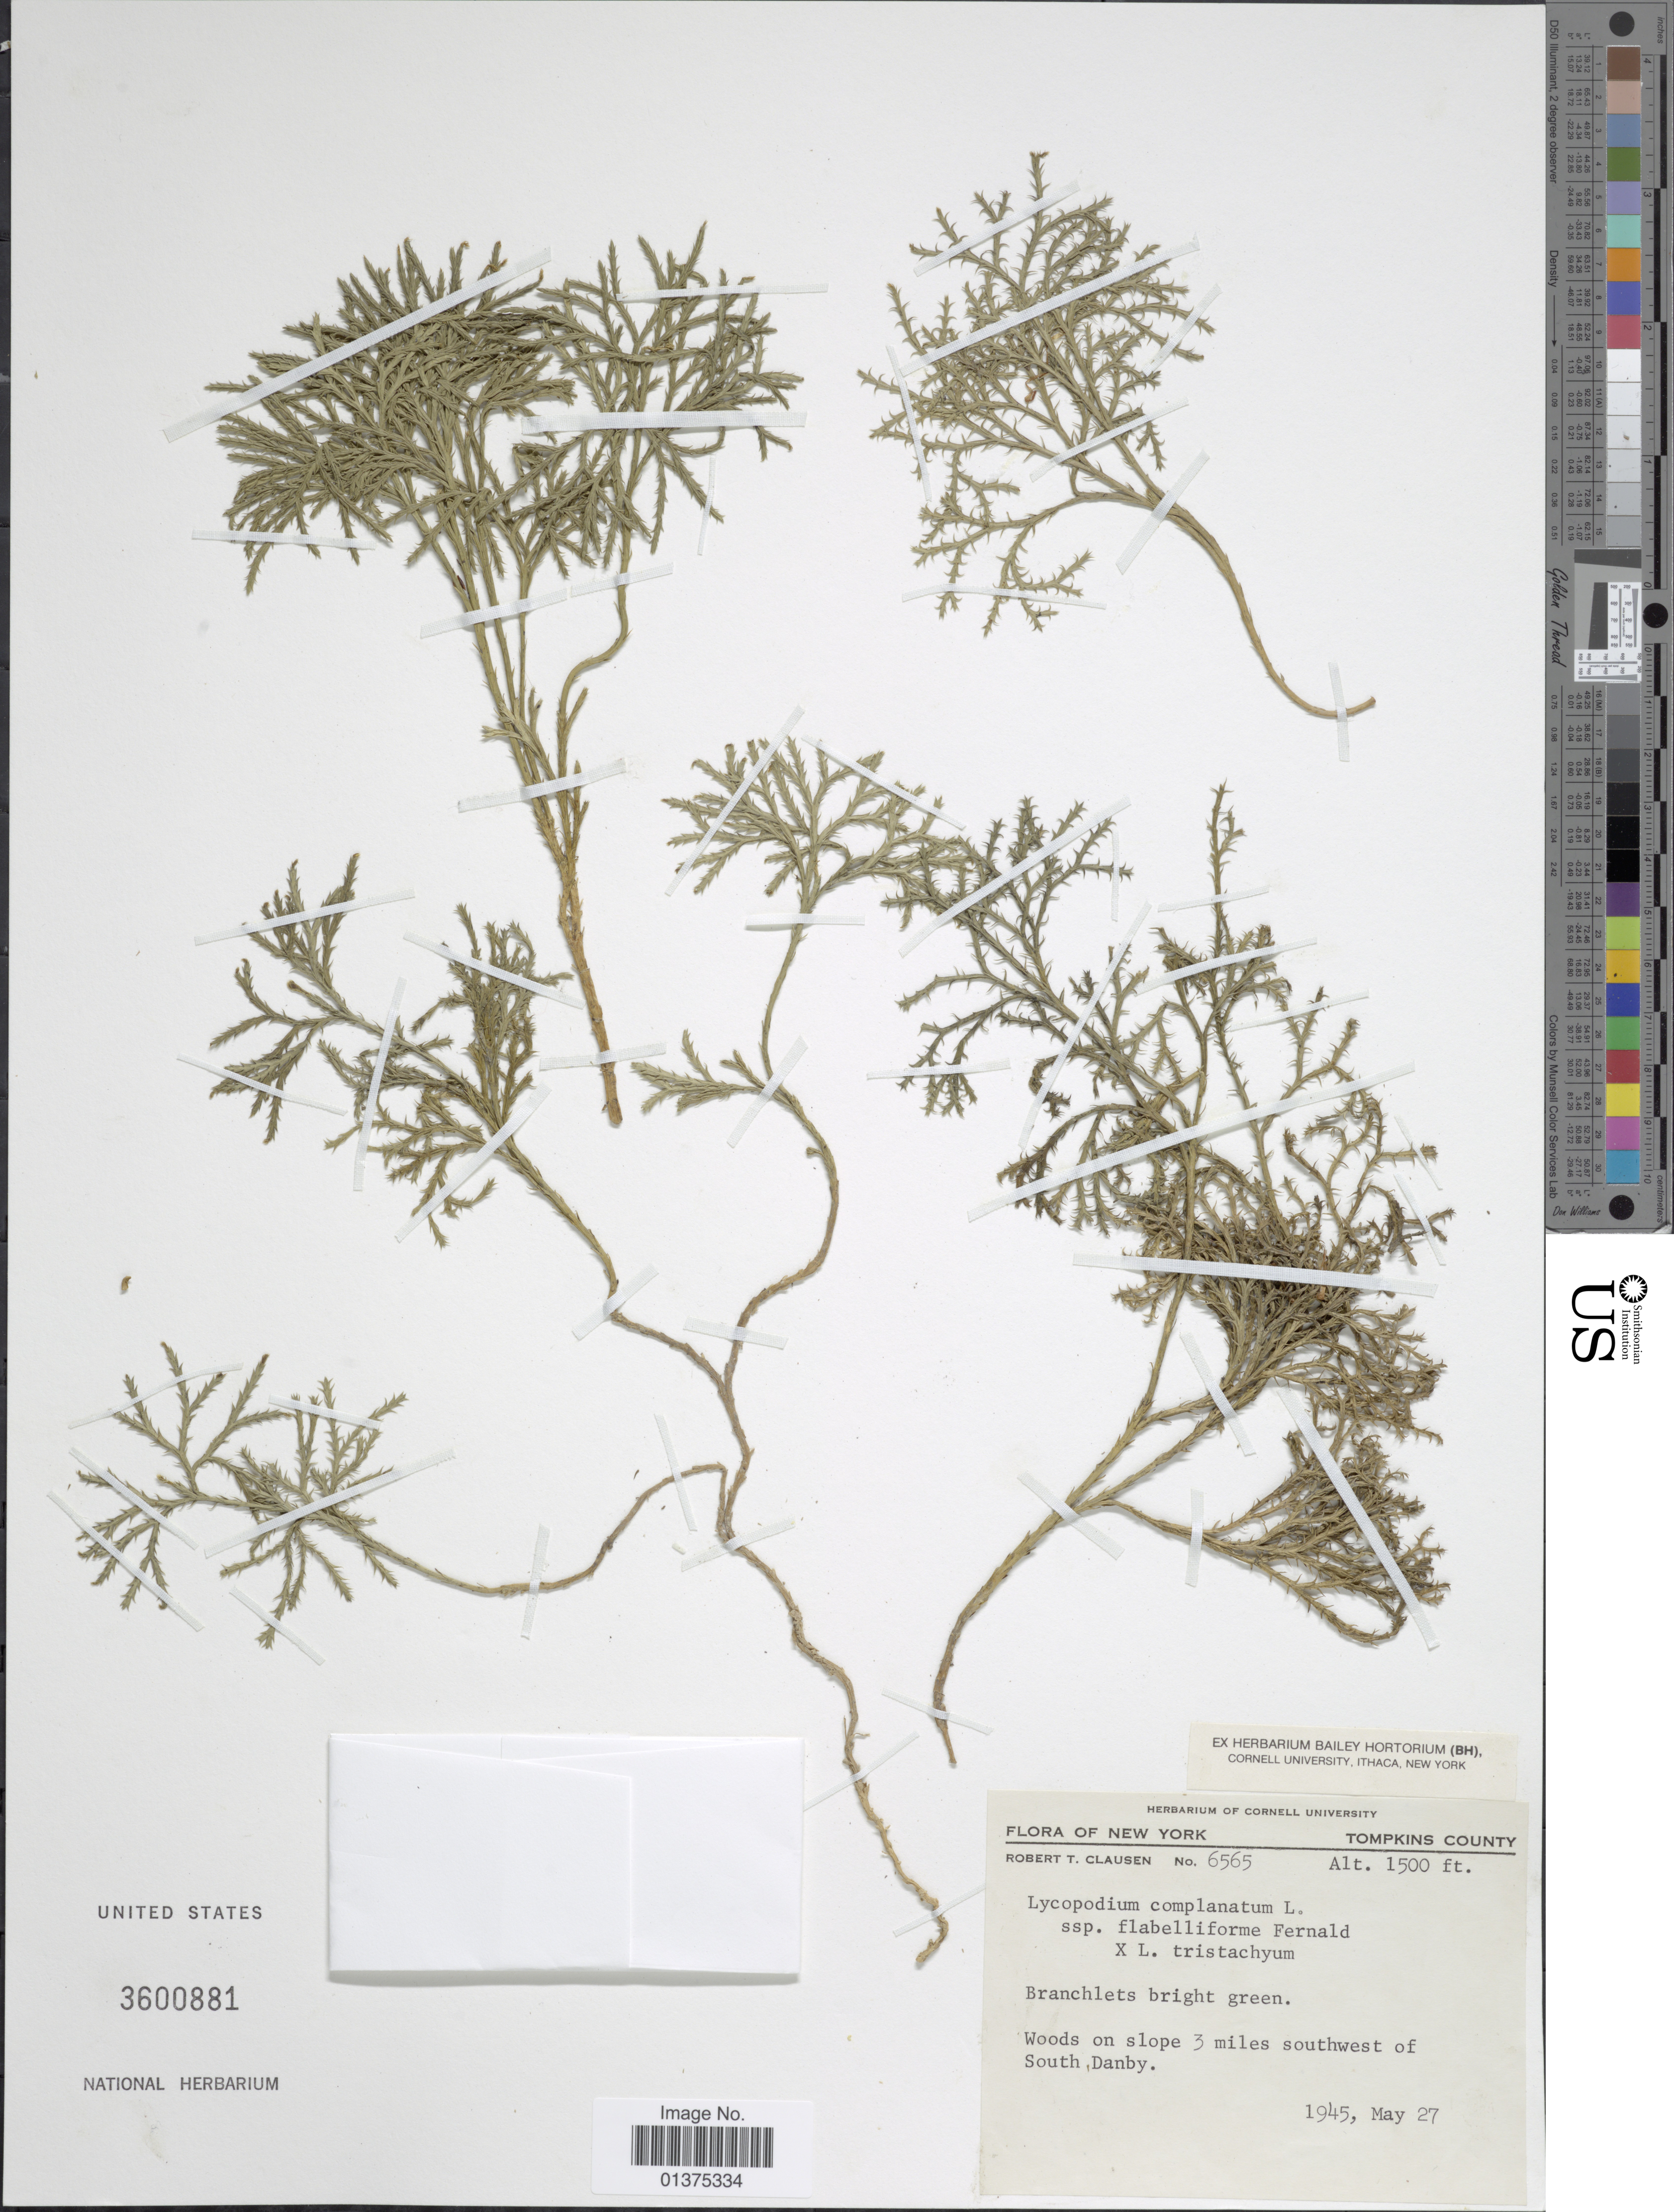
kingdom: Plantae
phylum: Tracheophyta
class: Lycopodiopsida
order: Lycopodiales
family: Lycopodiaceae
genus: Diphasiastrum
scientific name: Diphasiastrum digitatum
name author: (Dill. ex A. Braun) Holub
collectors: R. T. Clausen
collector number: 6565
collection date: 1945-05-27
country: United States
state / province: New York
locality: Tompkins County, Woods on slope 3 miles southwest of South, Danby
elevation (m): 457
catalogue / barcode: US 3600881